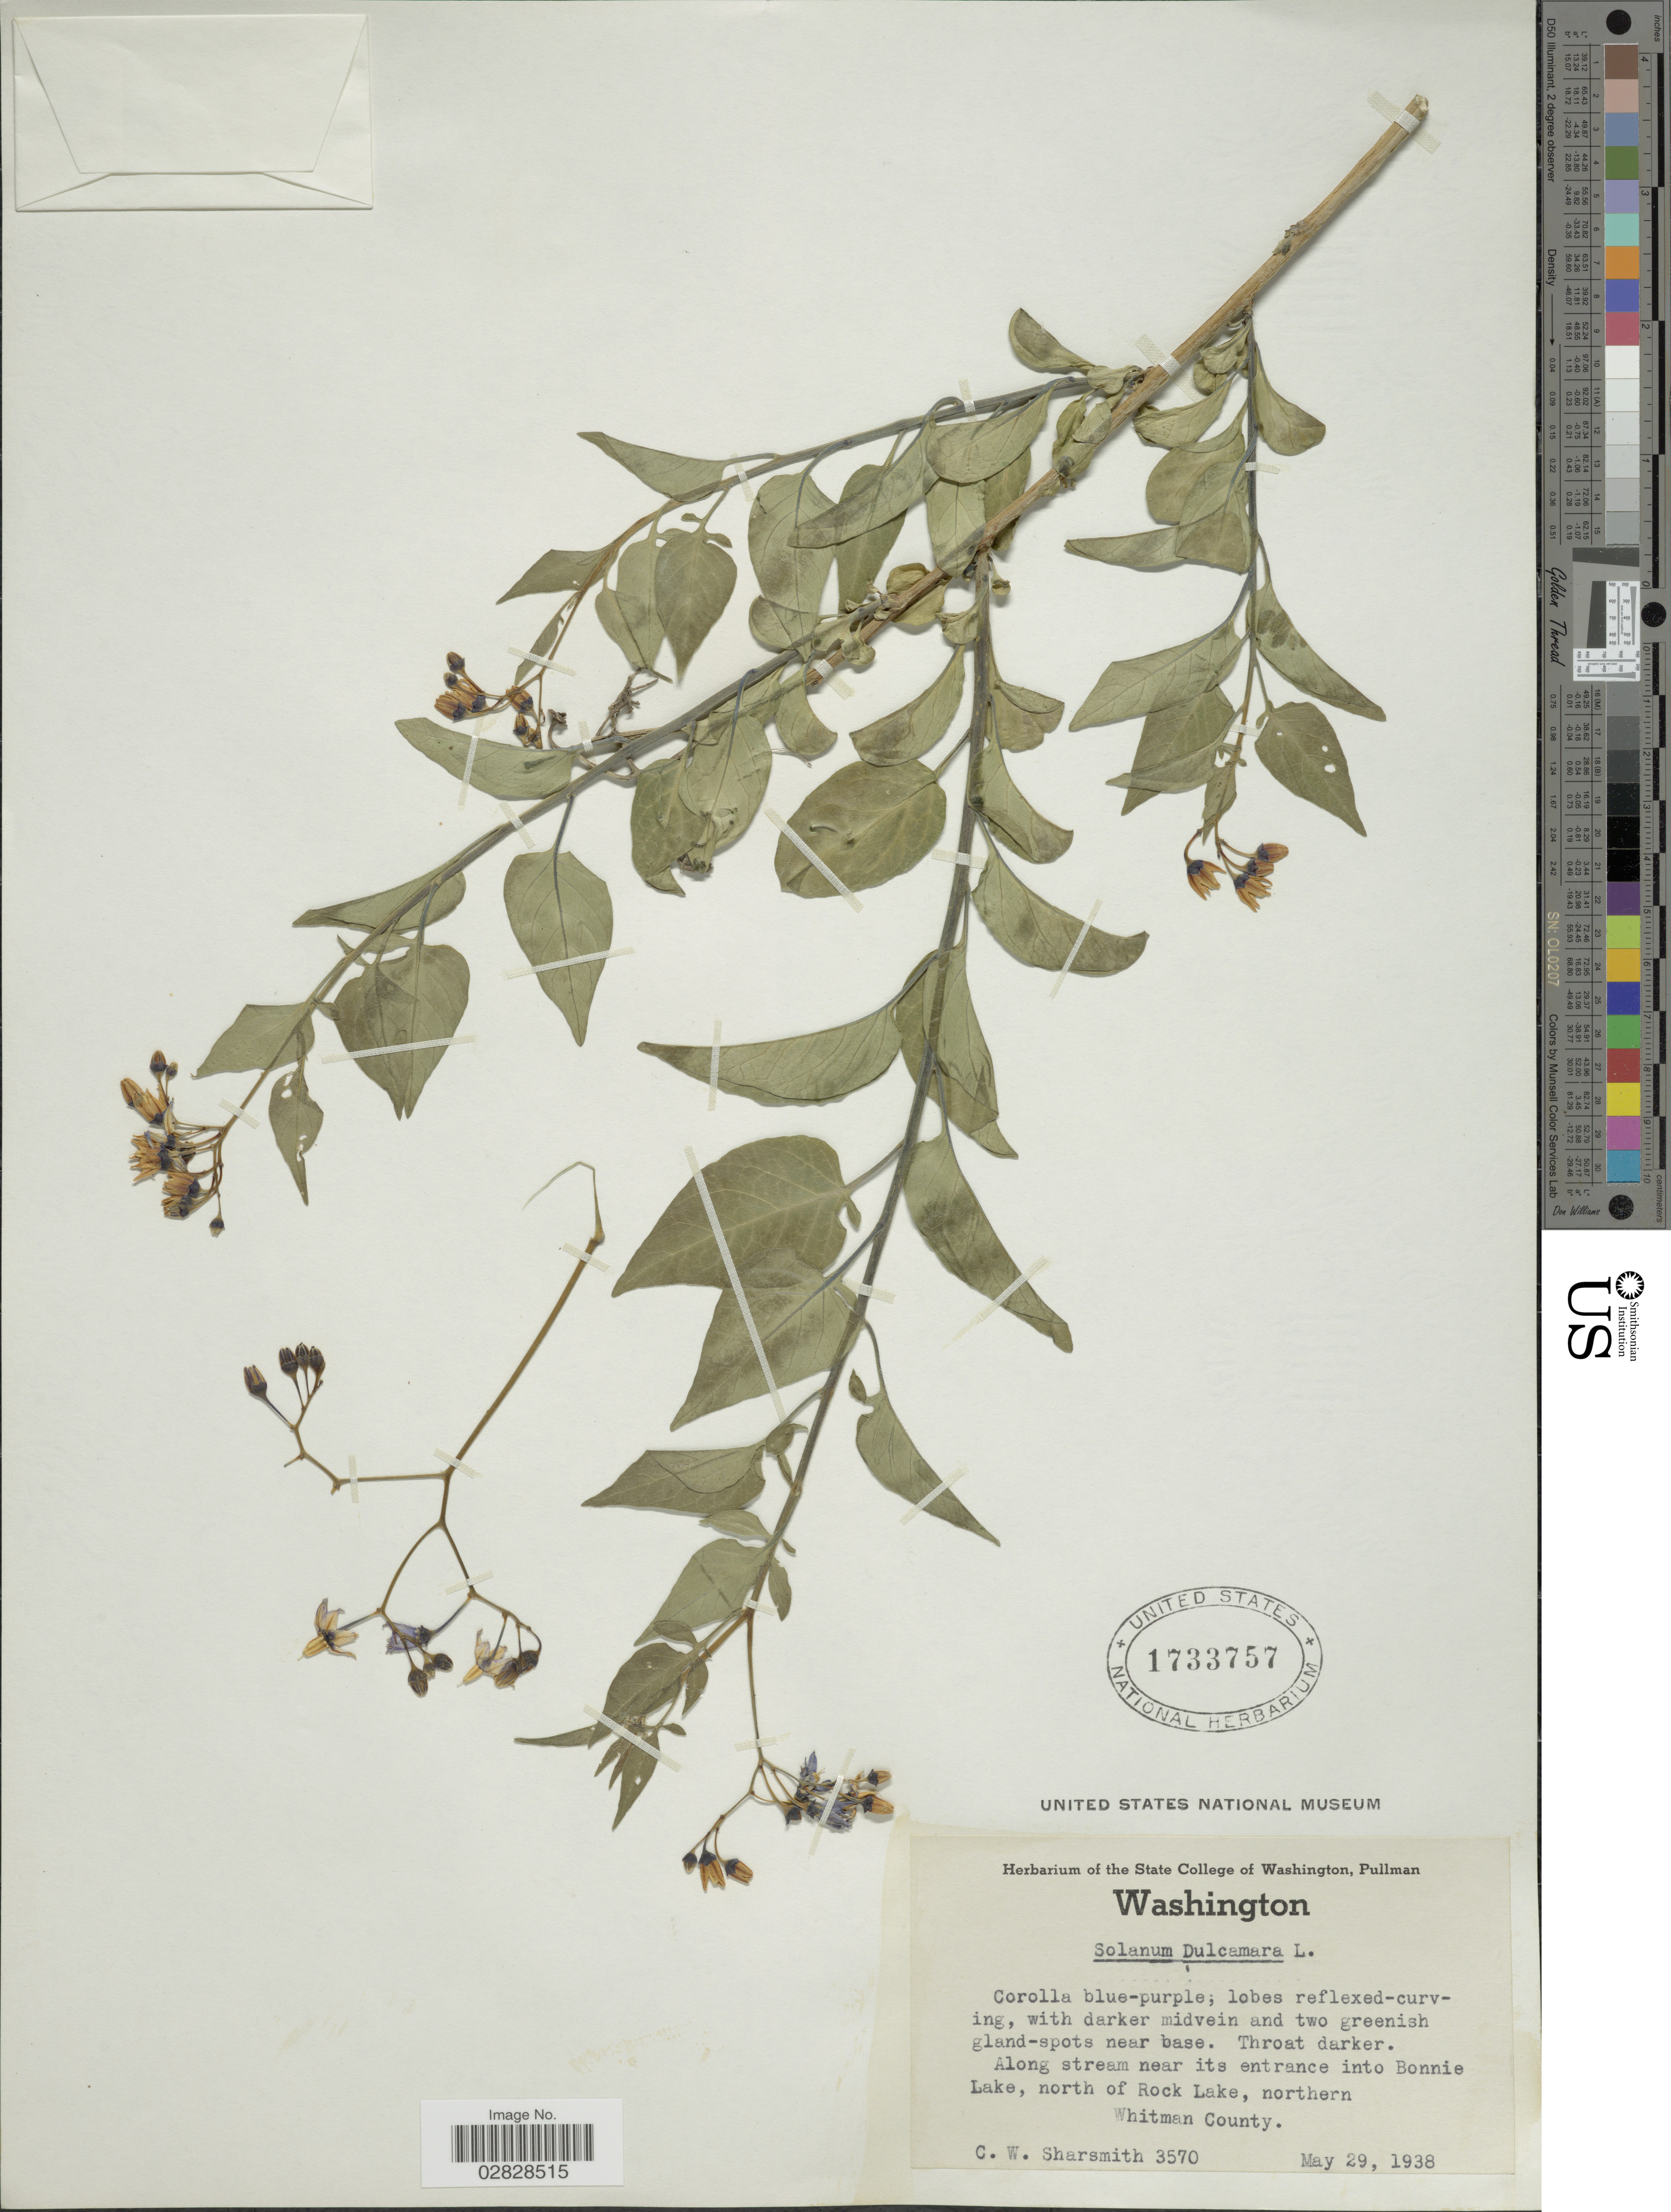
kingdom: Plantae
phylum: Tracheophyta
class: Magnoliopsida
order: Solanales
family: Solanaceae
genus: Solanum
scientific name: Solanum dulcamara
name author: L.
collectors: C. Sharsmith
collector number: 3570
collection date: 1938-05-29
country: United States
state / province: Washington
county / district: Whitman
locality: Along stream near its entrance into Bonnie Lake, north of Rock Lake, northern Whitman County.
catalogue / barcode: US 1733757